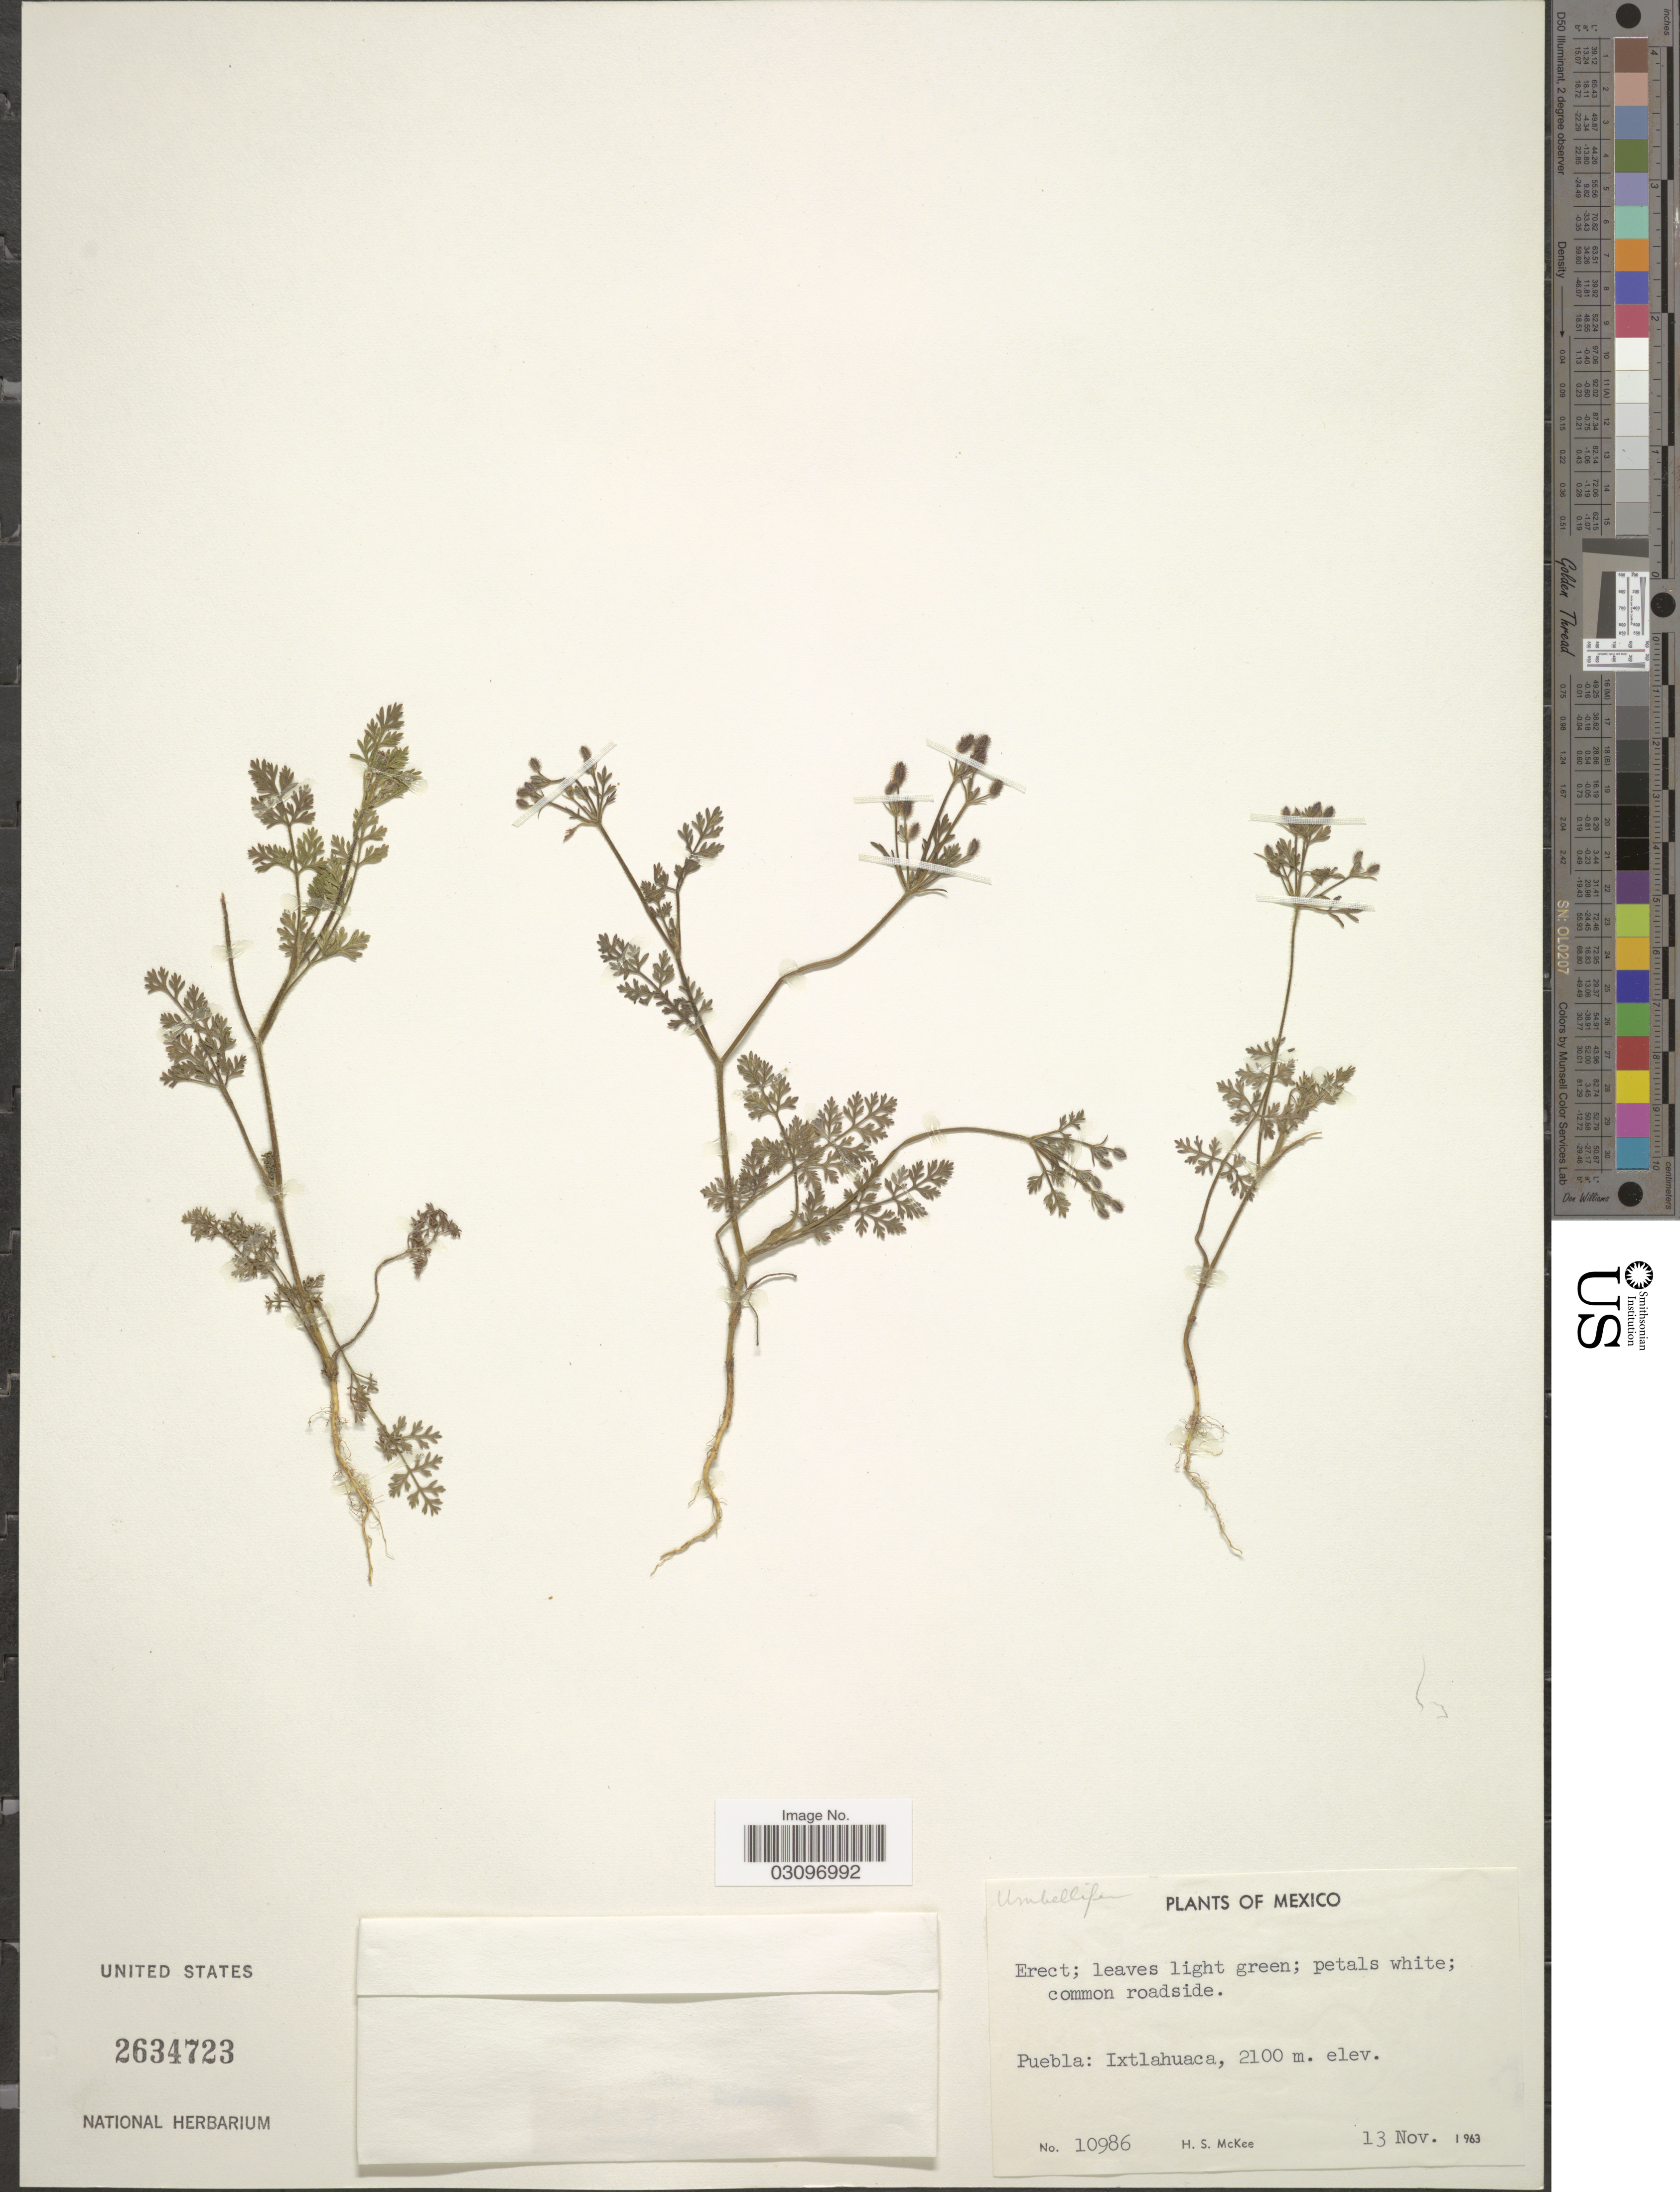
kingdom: Plantae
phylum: Tracheophyta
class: Magnoliopsida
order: Apiales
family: Apiaceae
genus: Daucus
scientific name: Daucus montanus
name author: Humb. & Bonpl. ex Spreng.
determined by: Mendoza, M.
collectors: H. S. McKee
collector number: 10986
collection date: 1963-11-13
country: Mexico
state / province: Puebla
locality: Ixtlahuaca.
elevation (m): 2100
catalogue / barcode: US 2634723